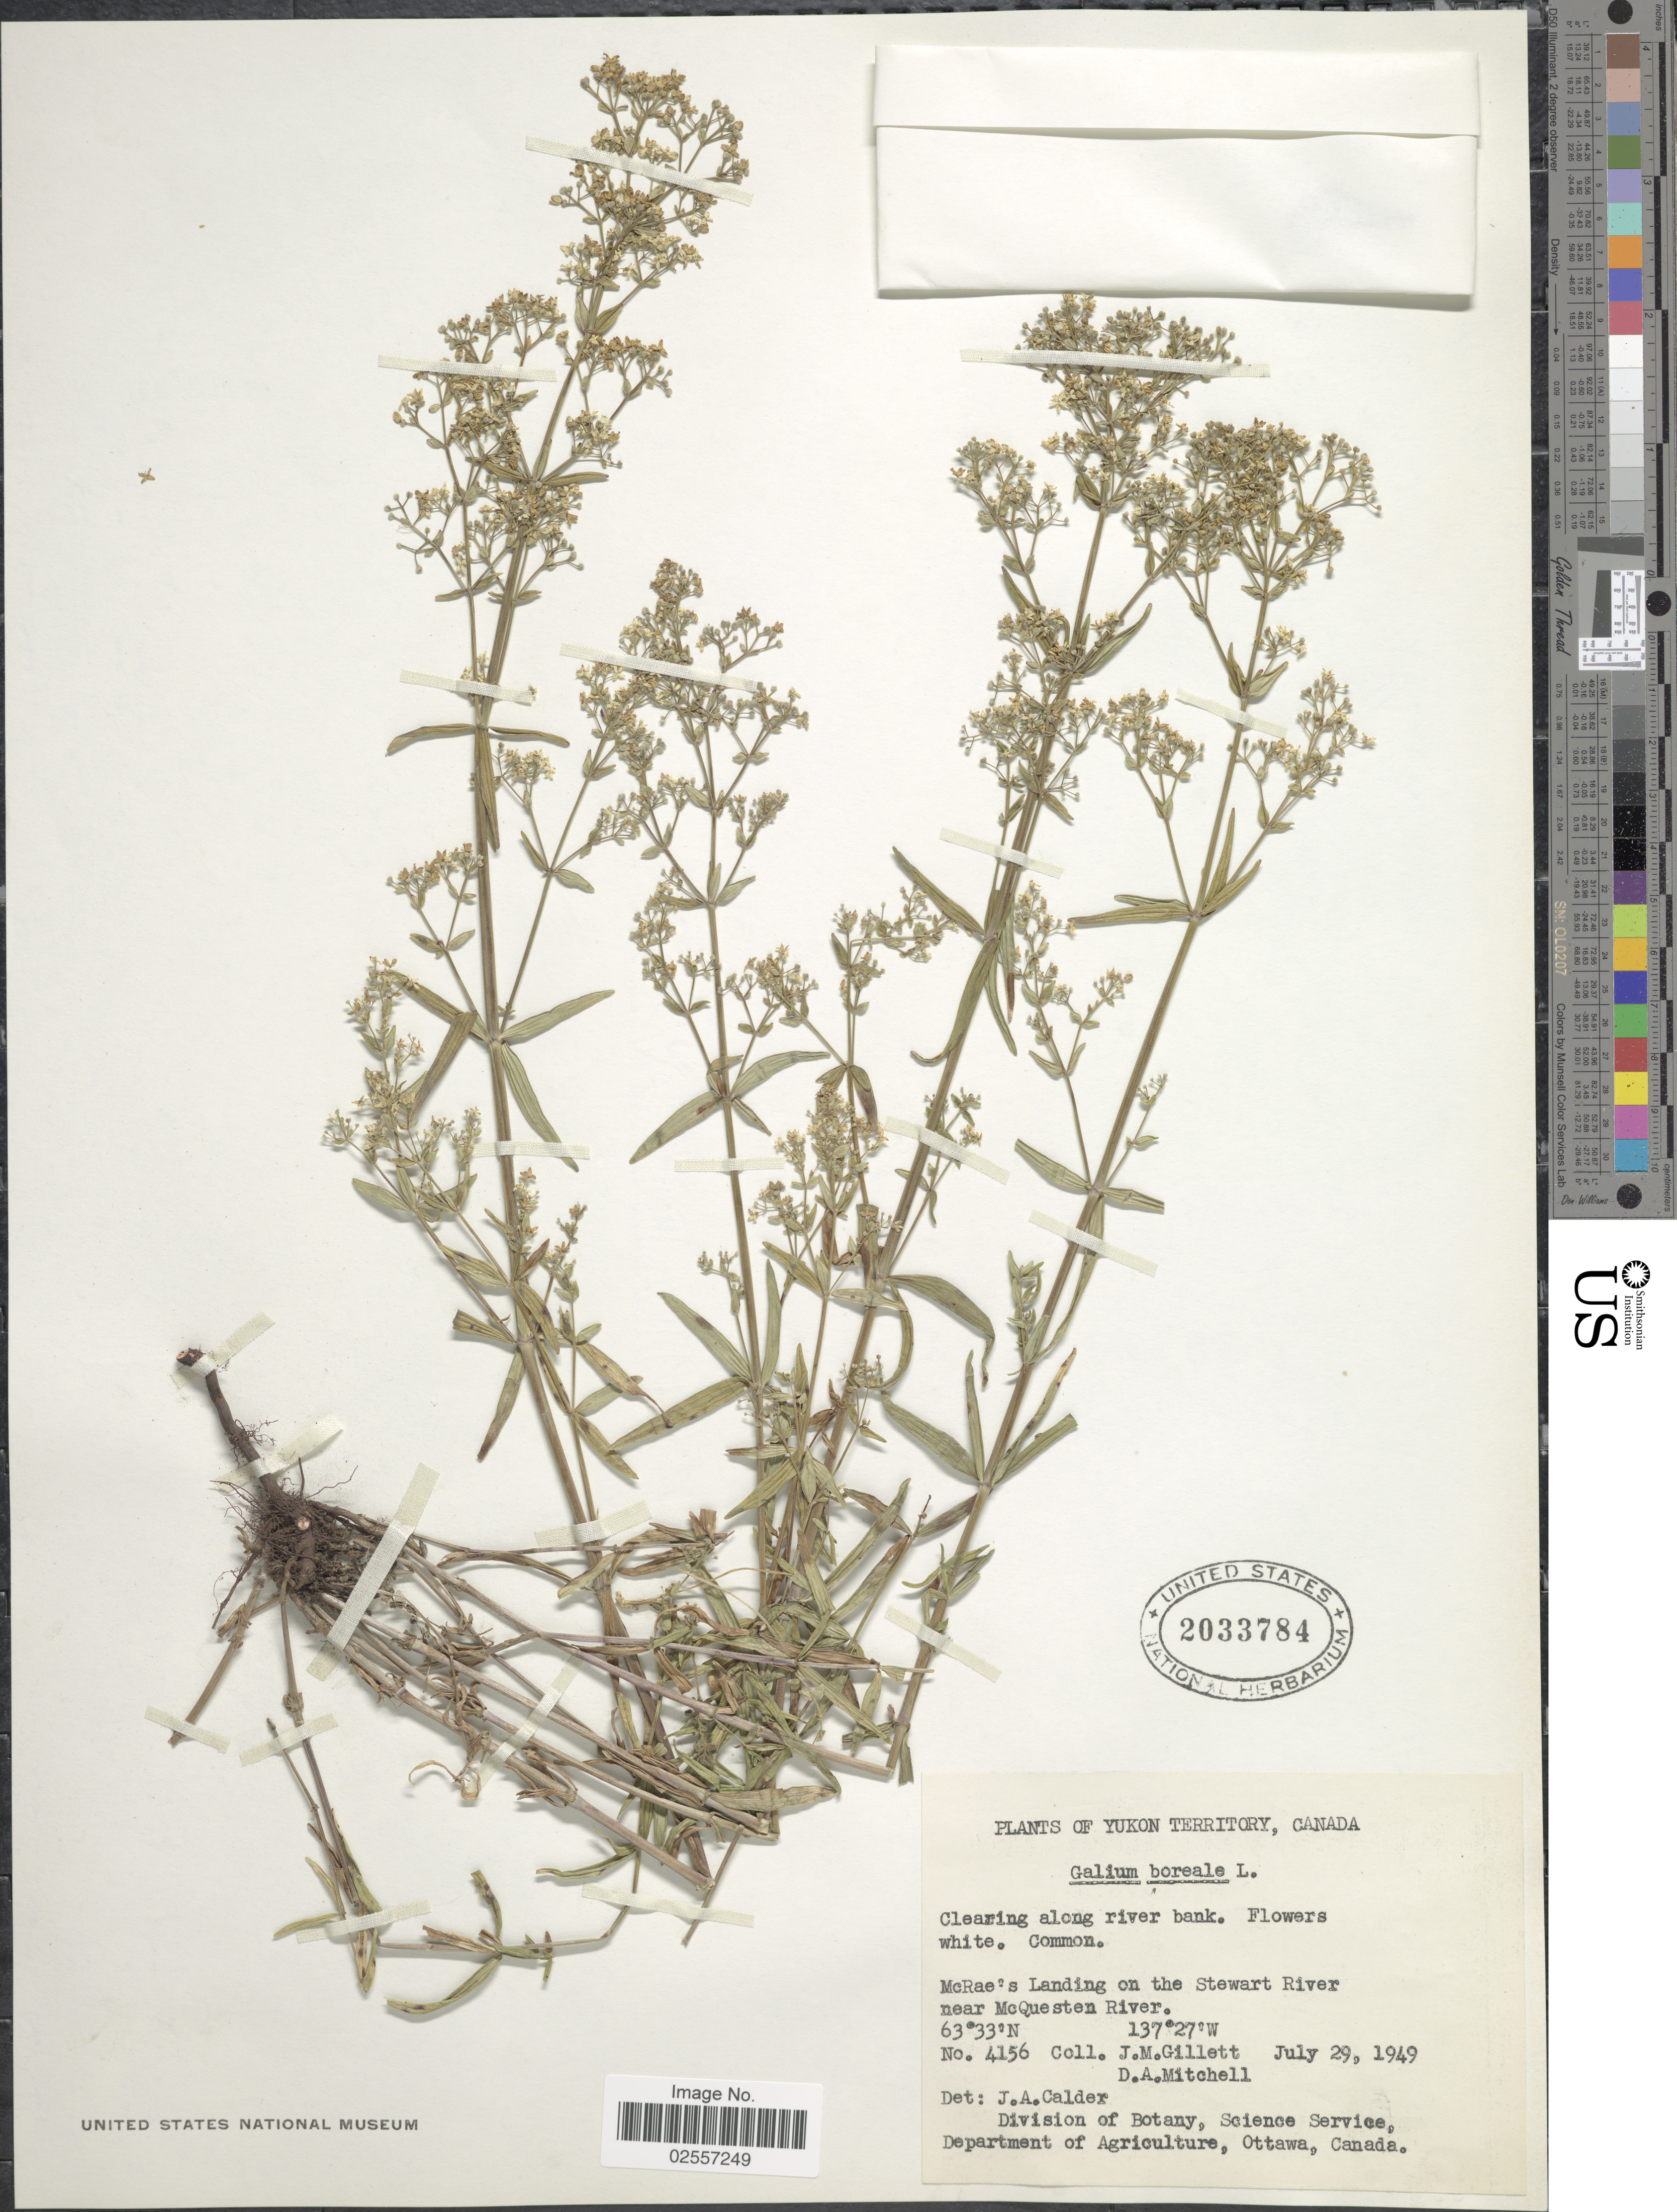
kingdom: Plantae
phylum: Tracheophyta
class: Magnoliopsida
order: Gentianales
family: Rubiaceae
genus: Galium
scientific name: Galium boreale L.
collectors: J. M. Gillett & D. Mitchell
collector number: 4156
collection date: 1949-07-29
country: Canada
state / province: Yukon Territory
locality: McRae's Landing on the Stewart River near McQuesten River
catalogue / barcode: US 2033784